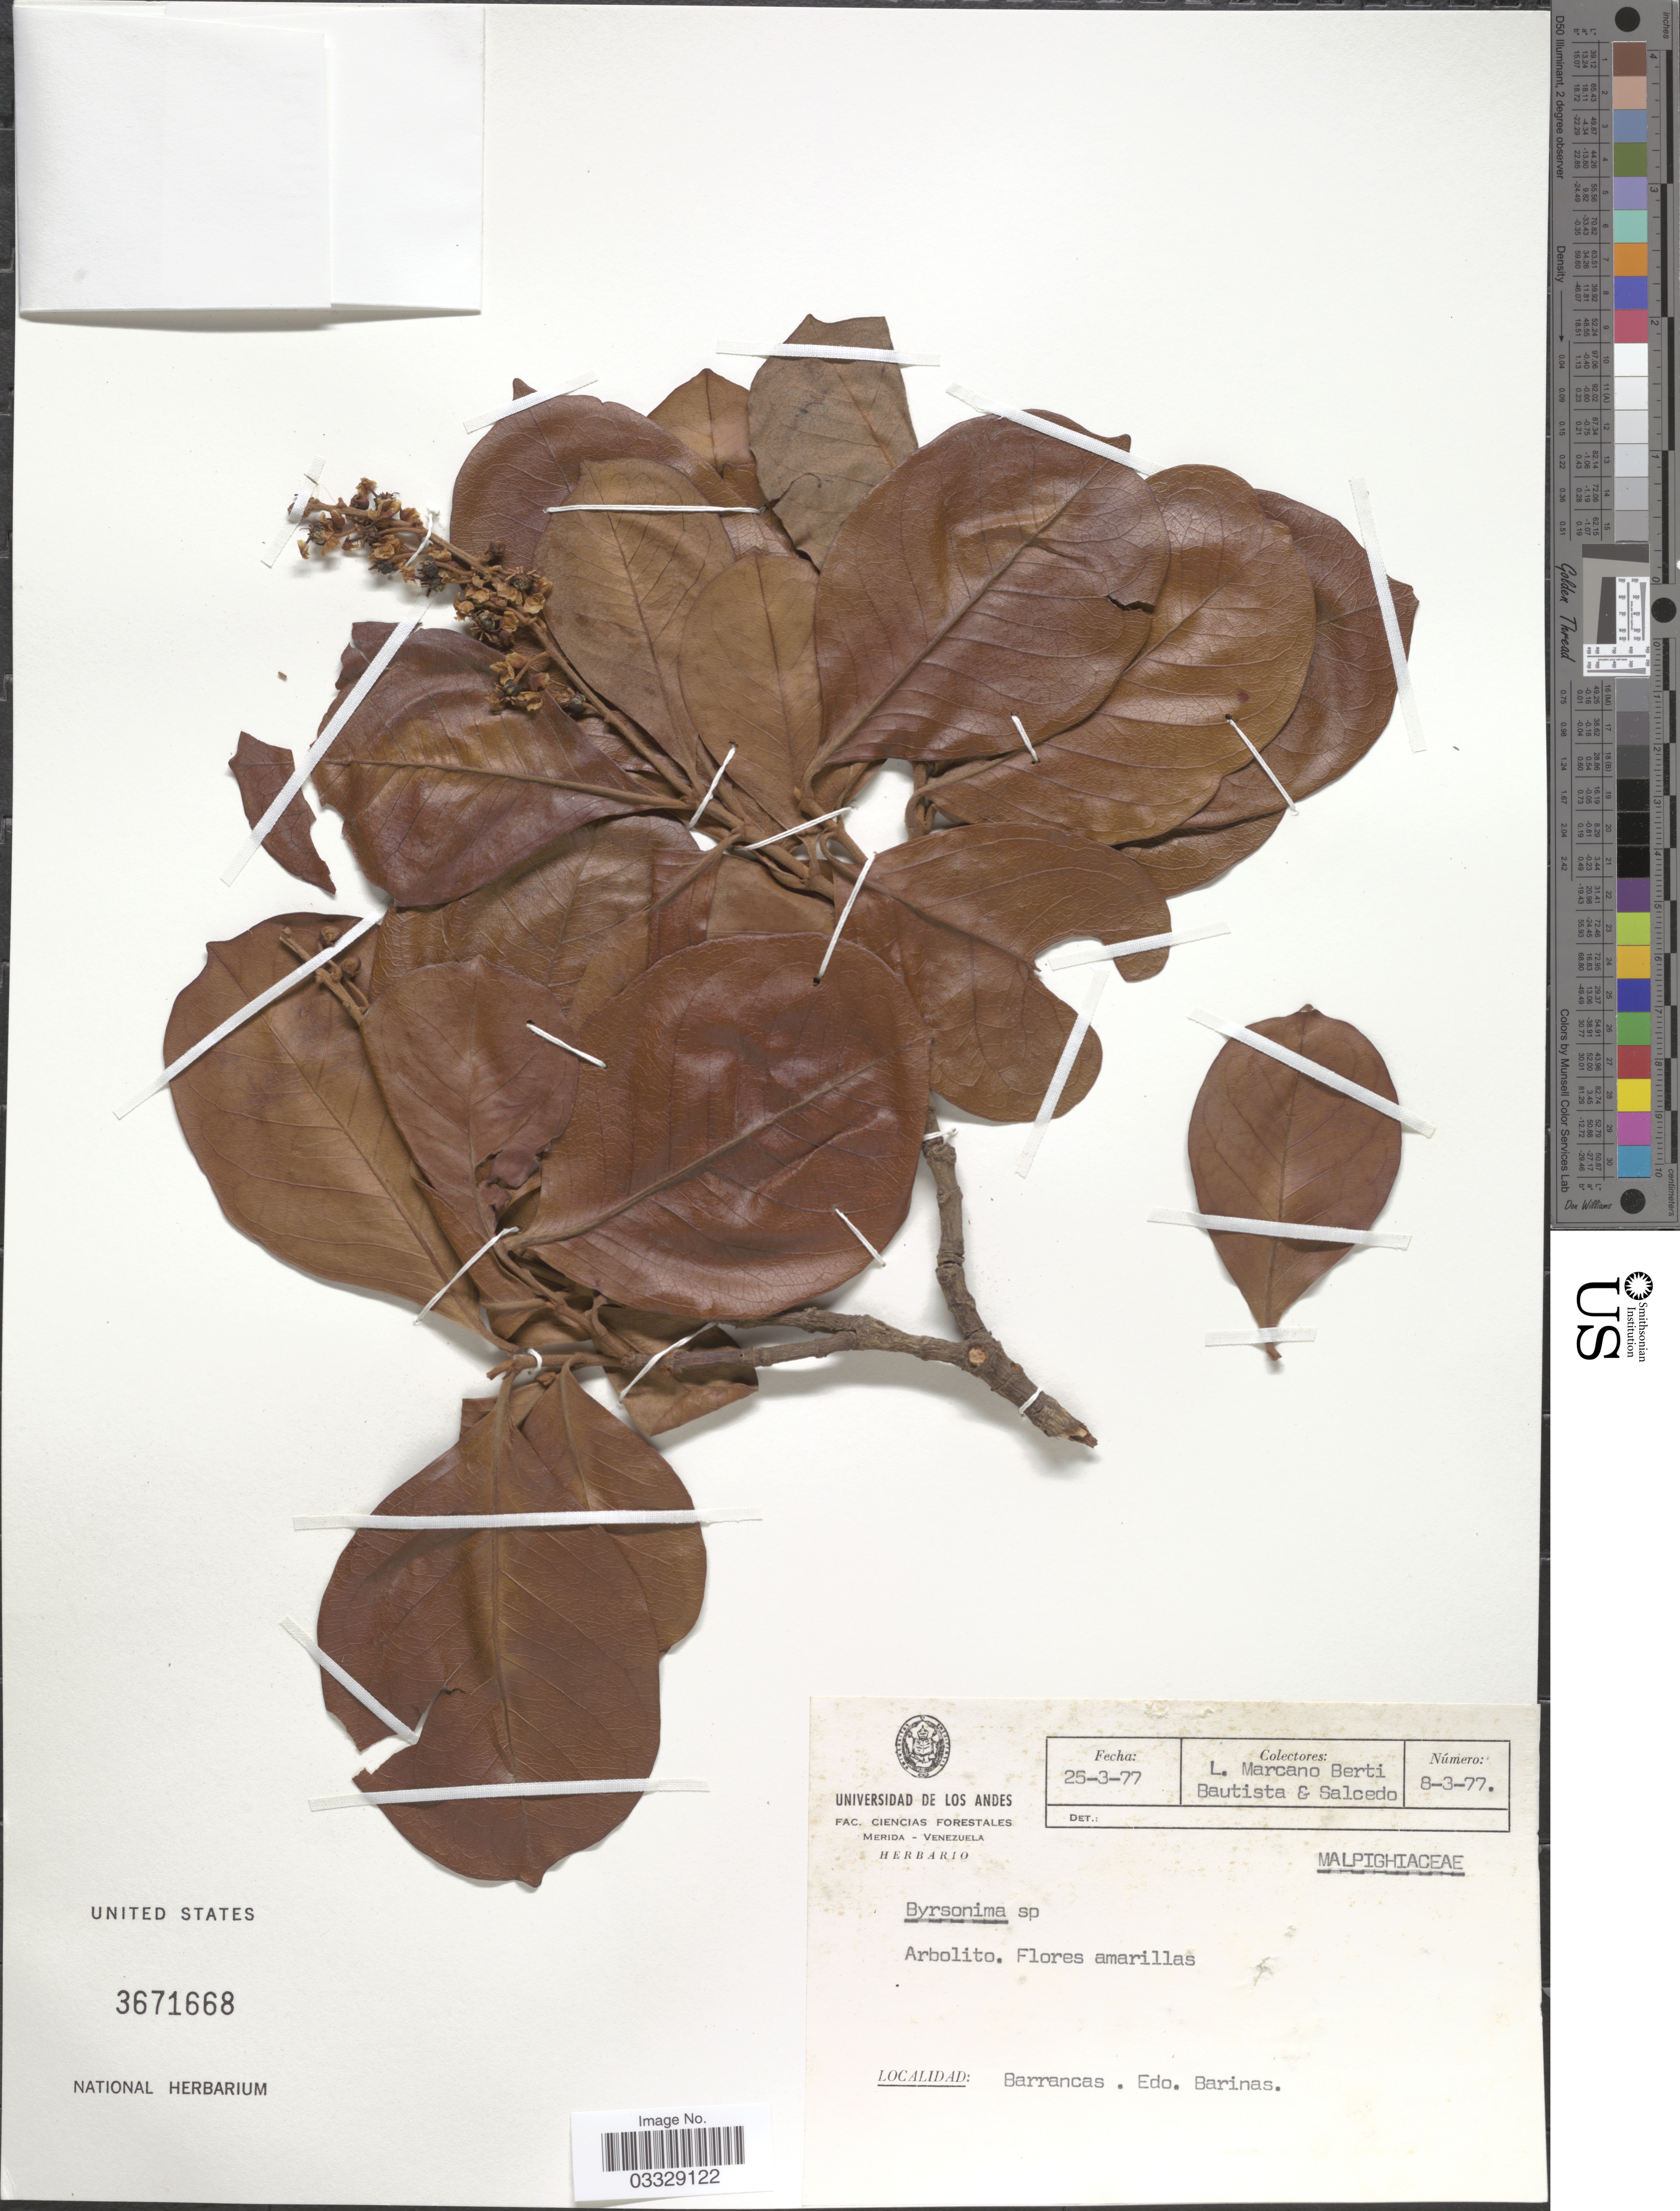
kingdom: Plantae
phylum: Tracheophyta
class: Magnoliopsida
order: Malpighiales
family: Malpighiaceae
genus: Byrsonima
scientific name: Byrsonima sp.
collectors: L. Marcano-Berti, -. Bautista & Salcedo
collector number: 8-3-77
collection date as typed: Transcribed d/m/y: 25/3/77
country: Venezuela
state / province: Barinas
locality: Barrancas.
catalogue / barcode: US 3671668